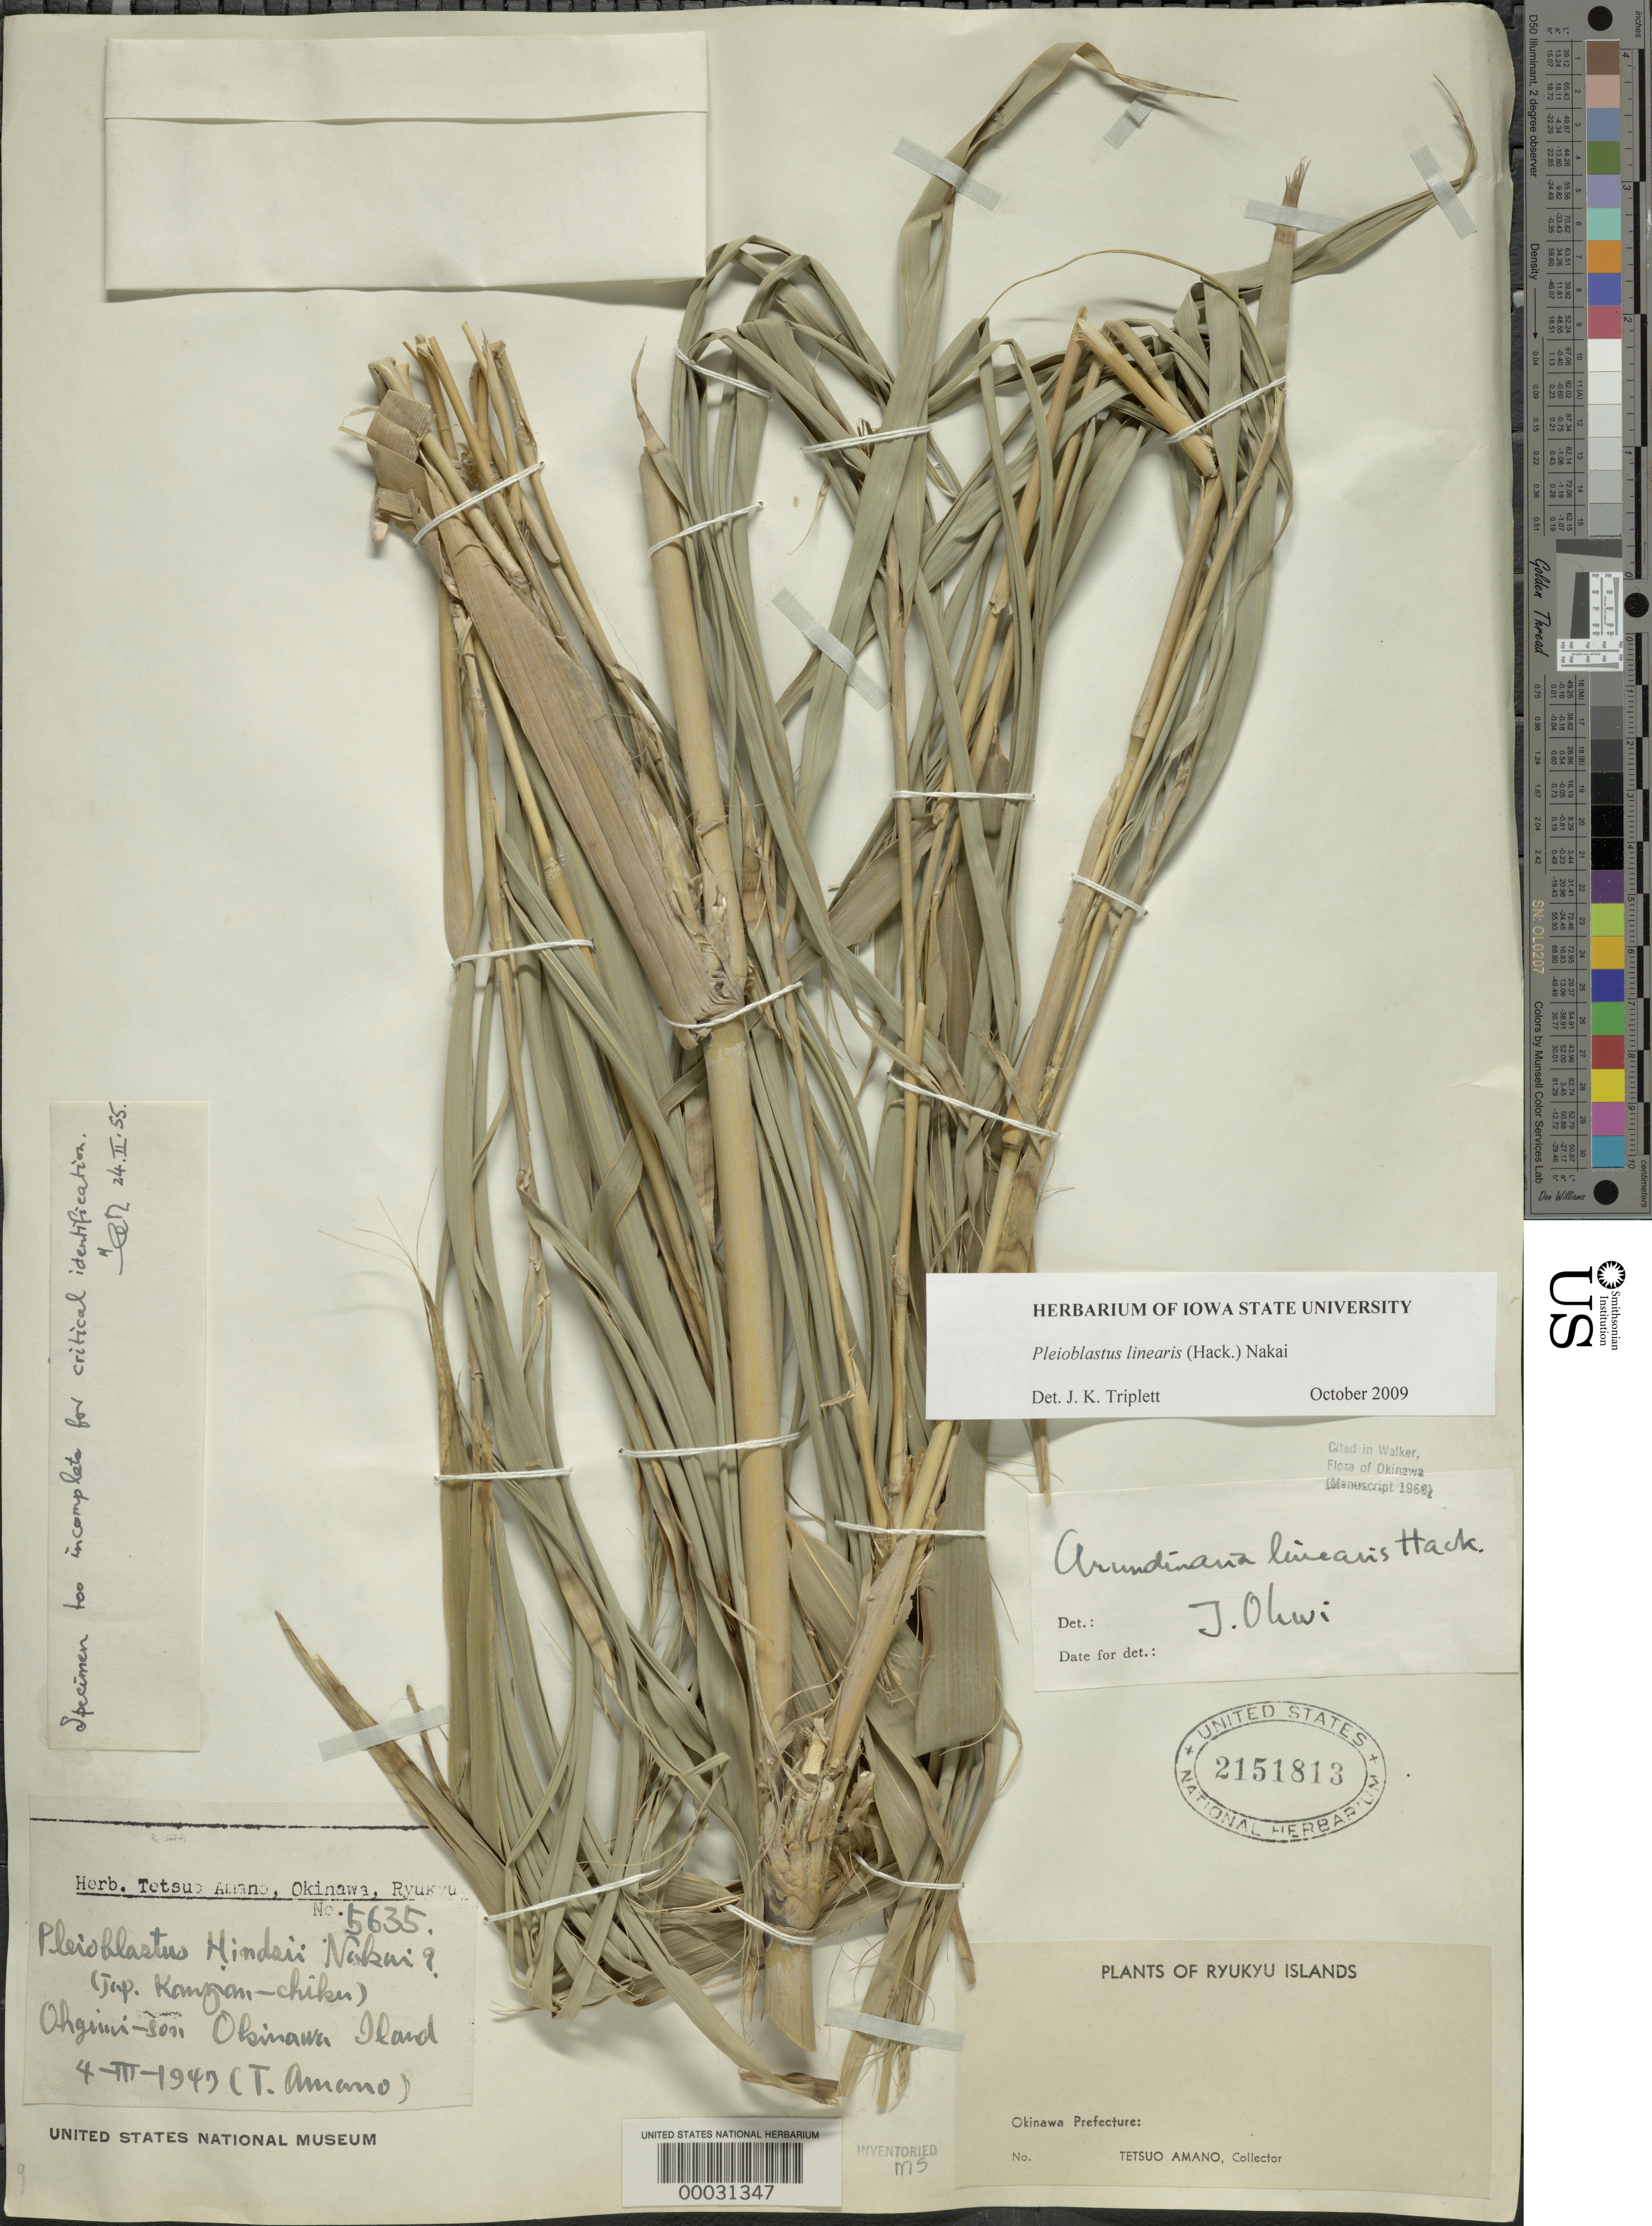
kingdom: Plantae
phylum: Tracheophyta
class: Liliopsida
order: Poales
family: Poaceae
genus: Pleioblastus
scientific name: Pleioblastus linearis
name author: (Hack.) Nakai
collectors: Amano, --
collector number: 5635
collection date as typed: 04 Mar 1947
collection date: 1947-03-04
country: Japan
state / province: Okinawa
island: Ryukyu Is.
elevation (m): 80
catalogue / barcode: US 2151813